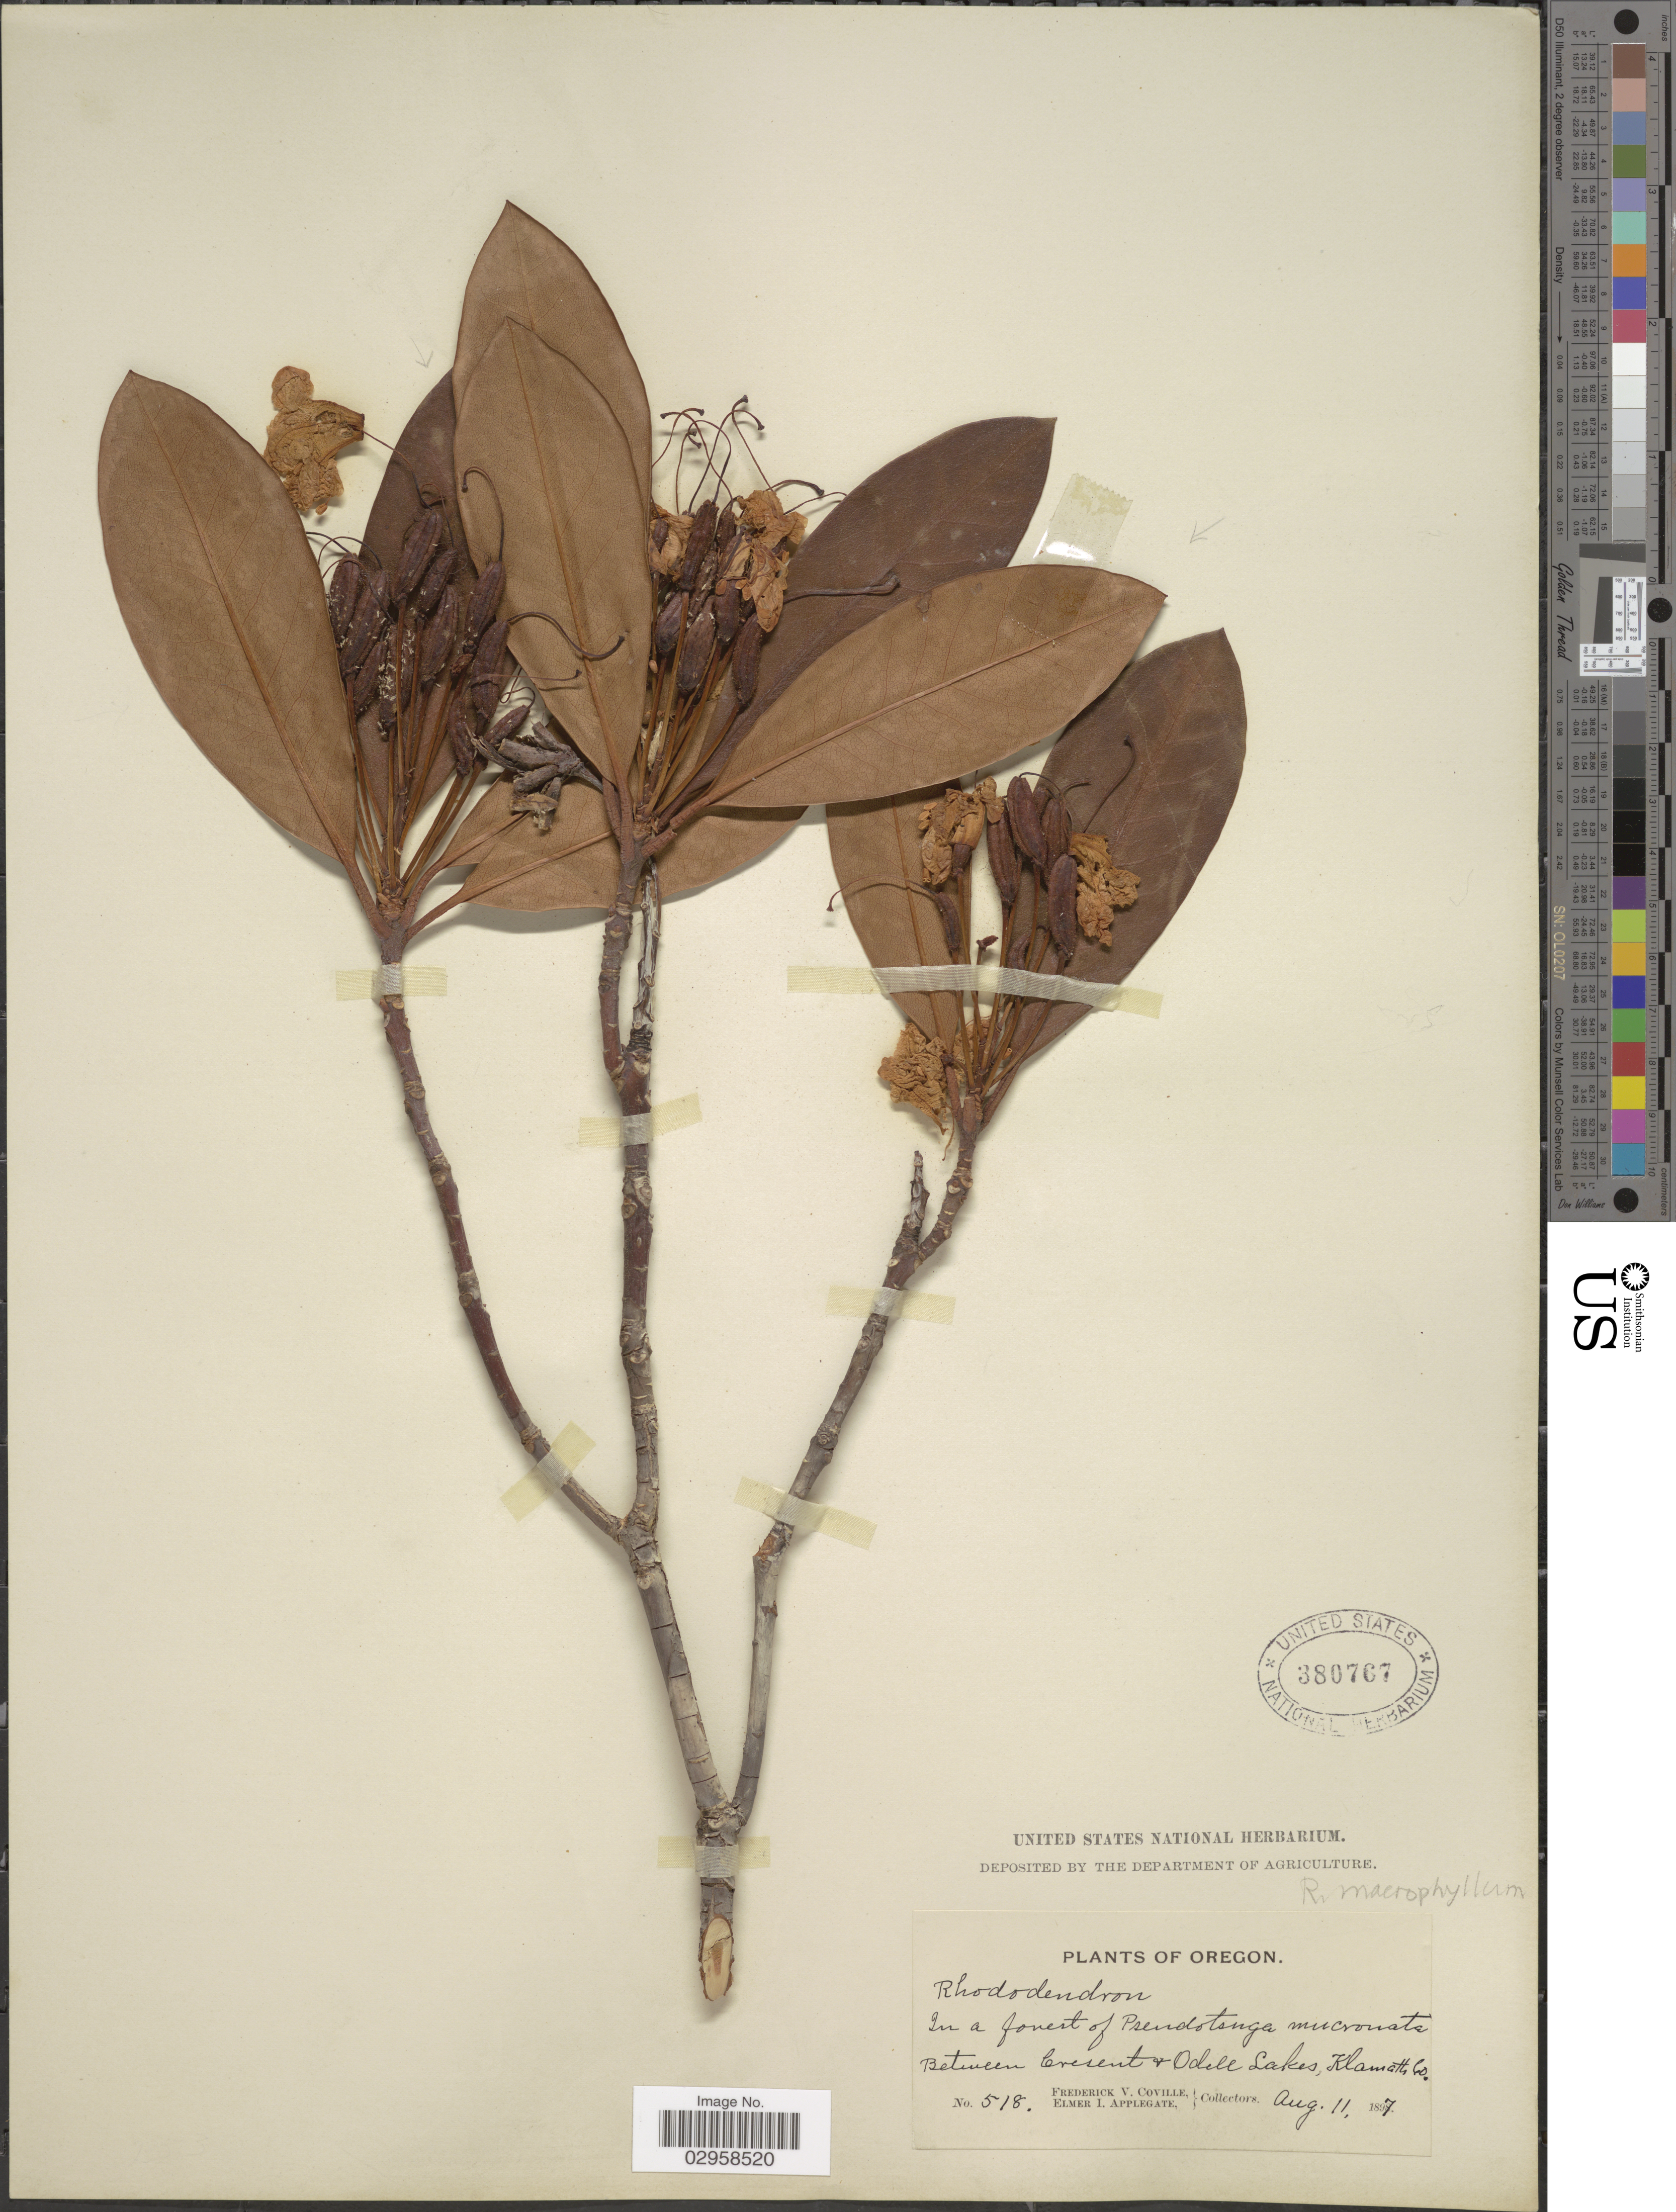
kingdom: Plantae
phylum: Tracheophyta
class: Magnoliopsida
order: Ericales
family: Ericaceae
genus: Rhododendron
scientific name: Rhododendron macrophyllum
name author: D. Don ex G. Don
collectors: F. V. Coville & E. I. Applegate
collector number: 518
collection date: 1897-08-11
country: United States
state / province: Oregon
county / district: Klamath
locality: In a forest of Psendotsnga mucronata. Between Cresent & Odell Lakes, Klamath Co.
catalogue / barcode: US 380767